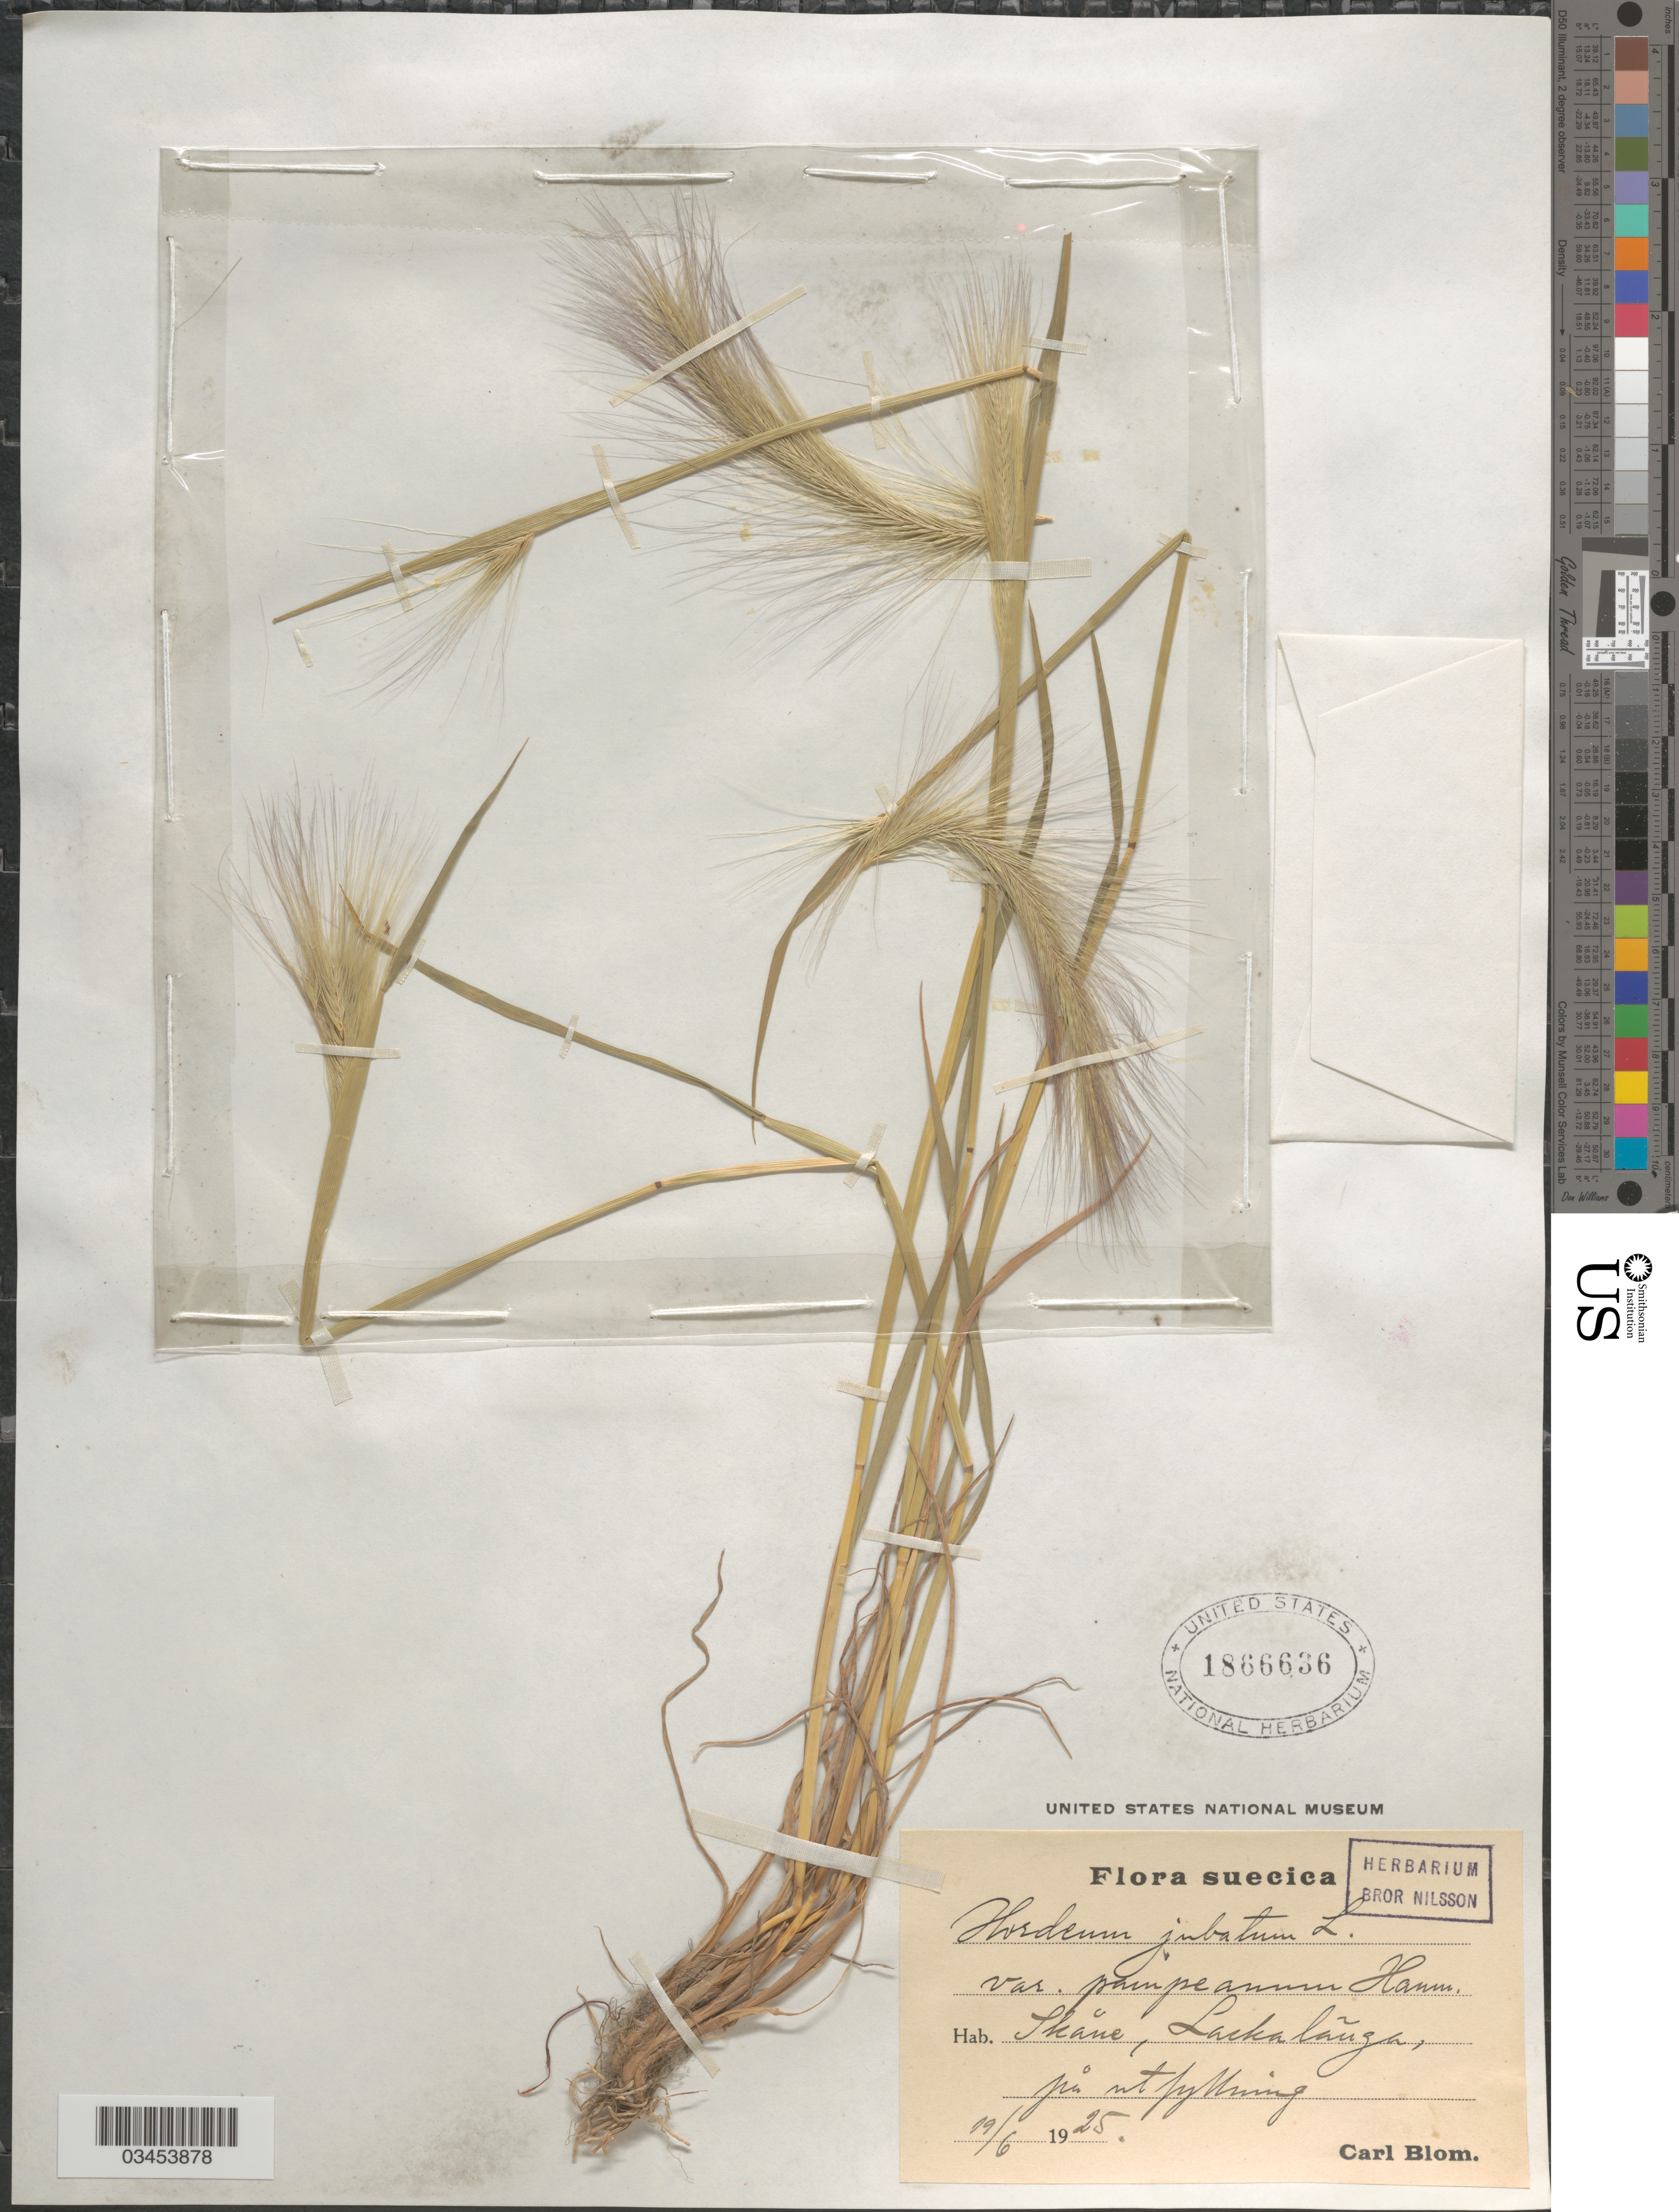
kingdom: Plantae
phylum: Tracheophyta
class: Liliopsida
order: Poales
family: Poaceae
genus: Hordeum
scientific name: Hordeum jubatum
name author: L.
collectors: C. H. Blom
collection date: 1925-06-19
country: Sweden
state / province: Skåne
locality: Suecica. Lackalänga, [illegible text]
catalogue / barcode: US 1866636